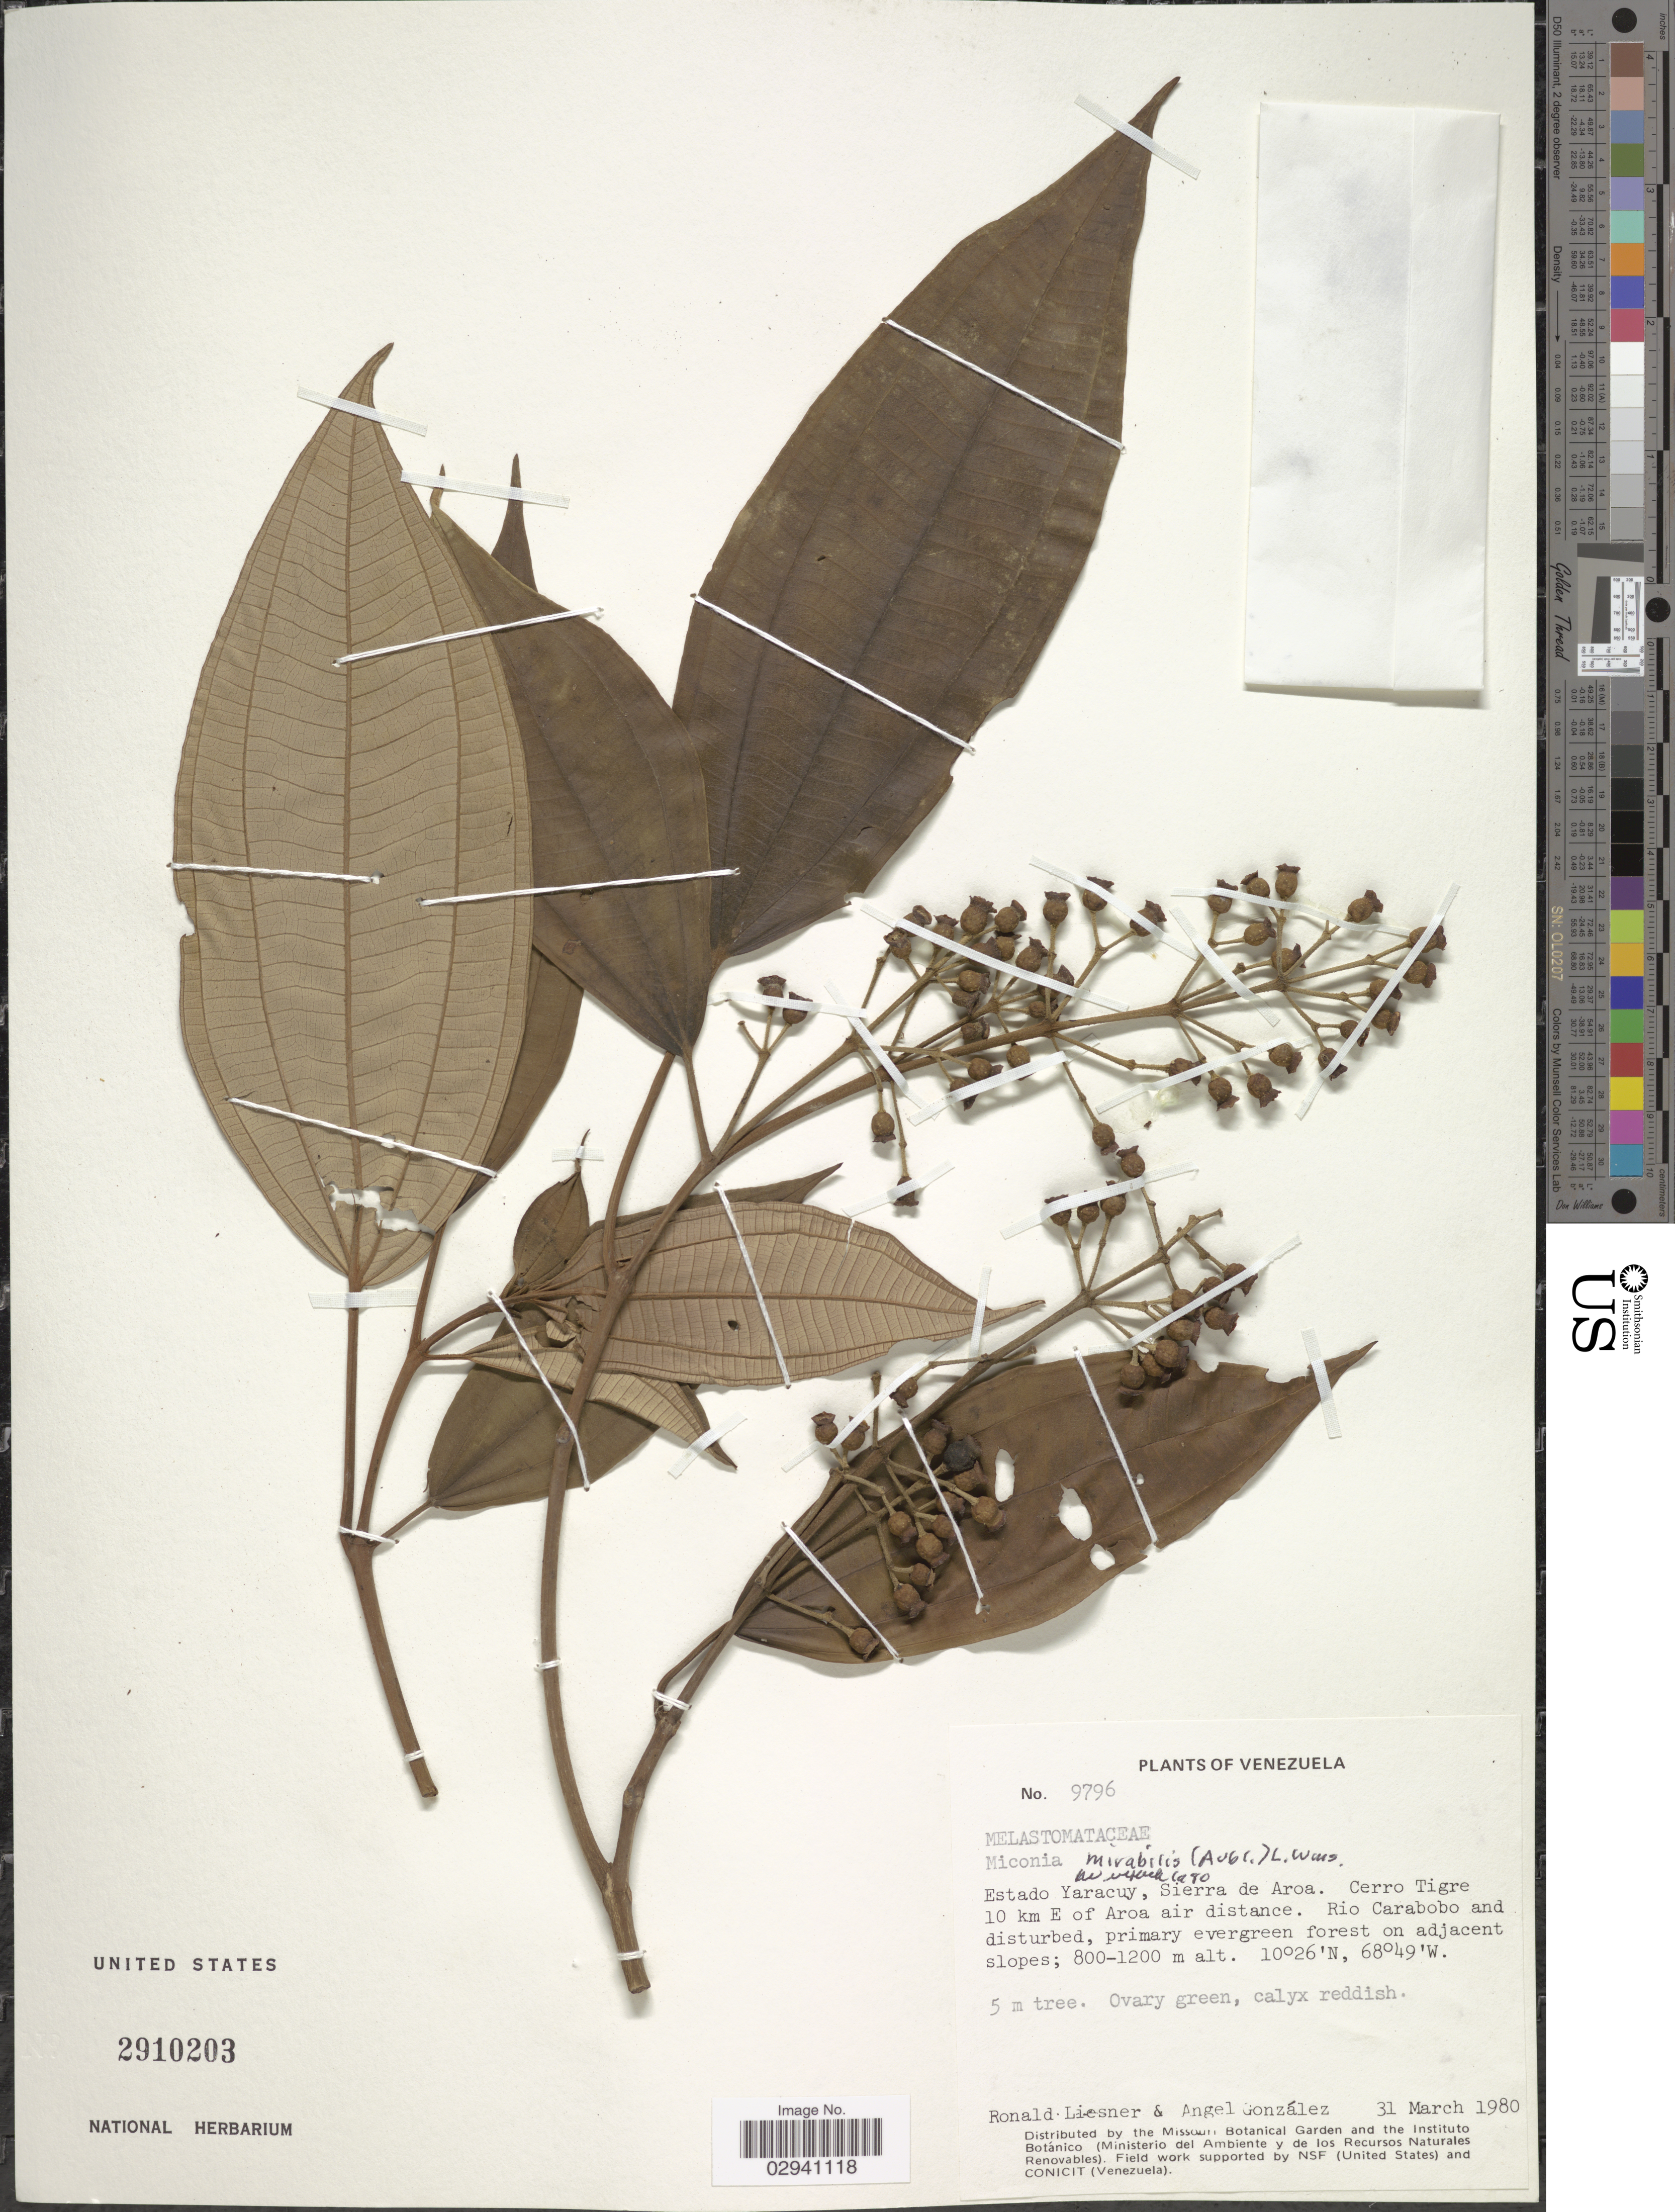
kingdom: Plantae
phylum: Tracheophyta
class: Magnoliopsida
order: Myrtales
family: Melastomataceae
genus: Miconia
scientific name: Miconia mirabilis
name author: (Aubl.) L.O. Williams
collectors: R. L. Liesner & A. C. González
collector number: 9796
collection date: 1980-03-31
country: Venezuela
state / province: Yaracuy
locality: Estado Yaracuy, Sierra de Aroa. Cerro Tigre 10 km E of Aroa air distance. Rio Carabobo and disturbed forest on adjacent slopes.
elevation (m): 800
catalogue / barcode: US 2910203